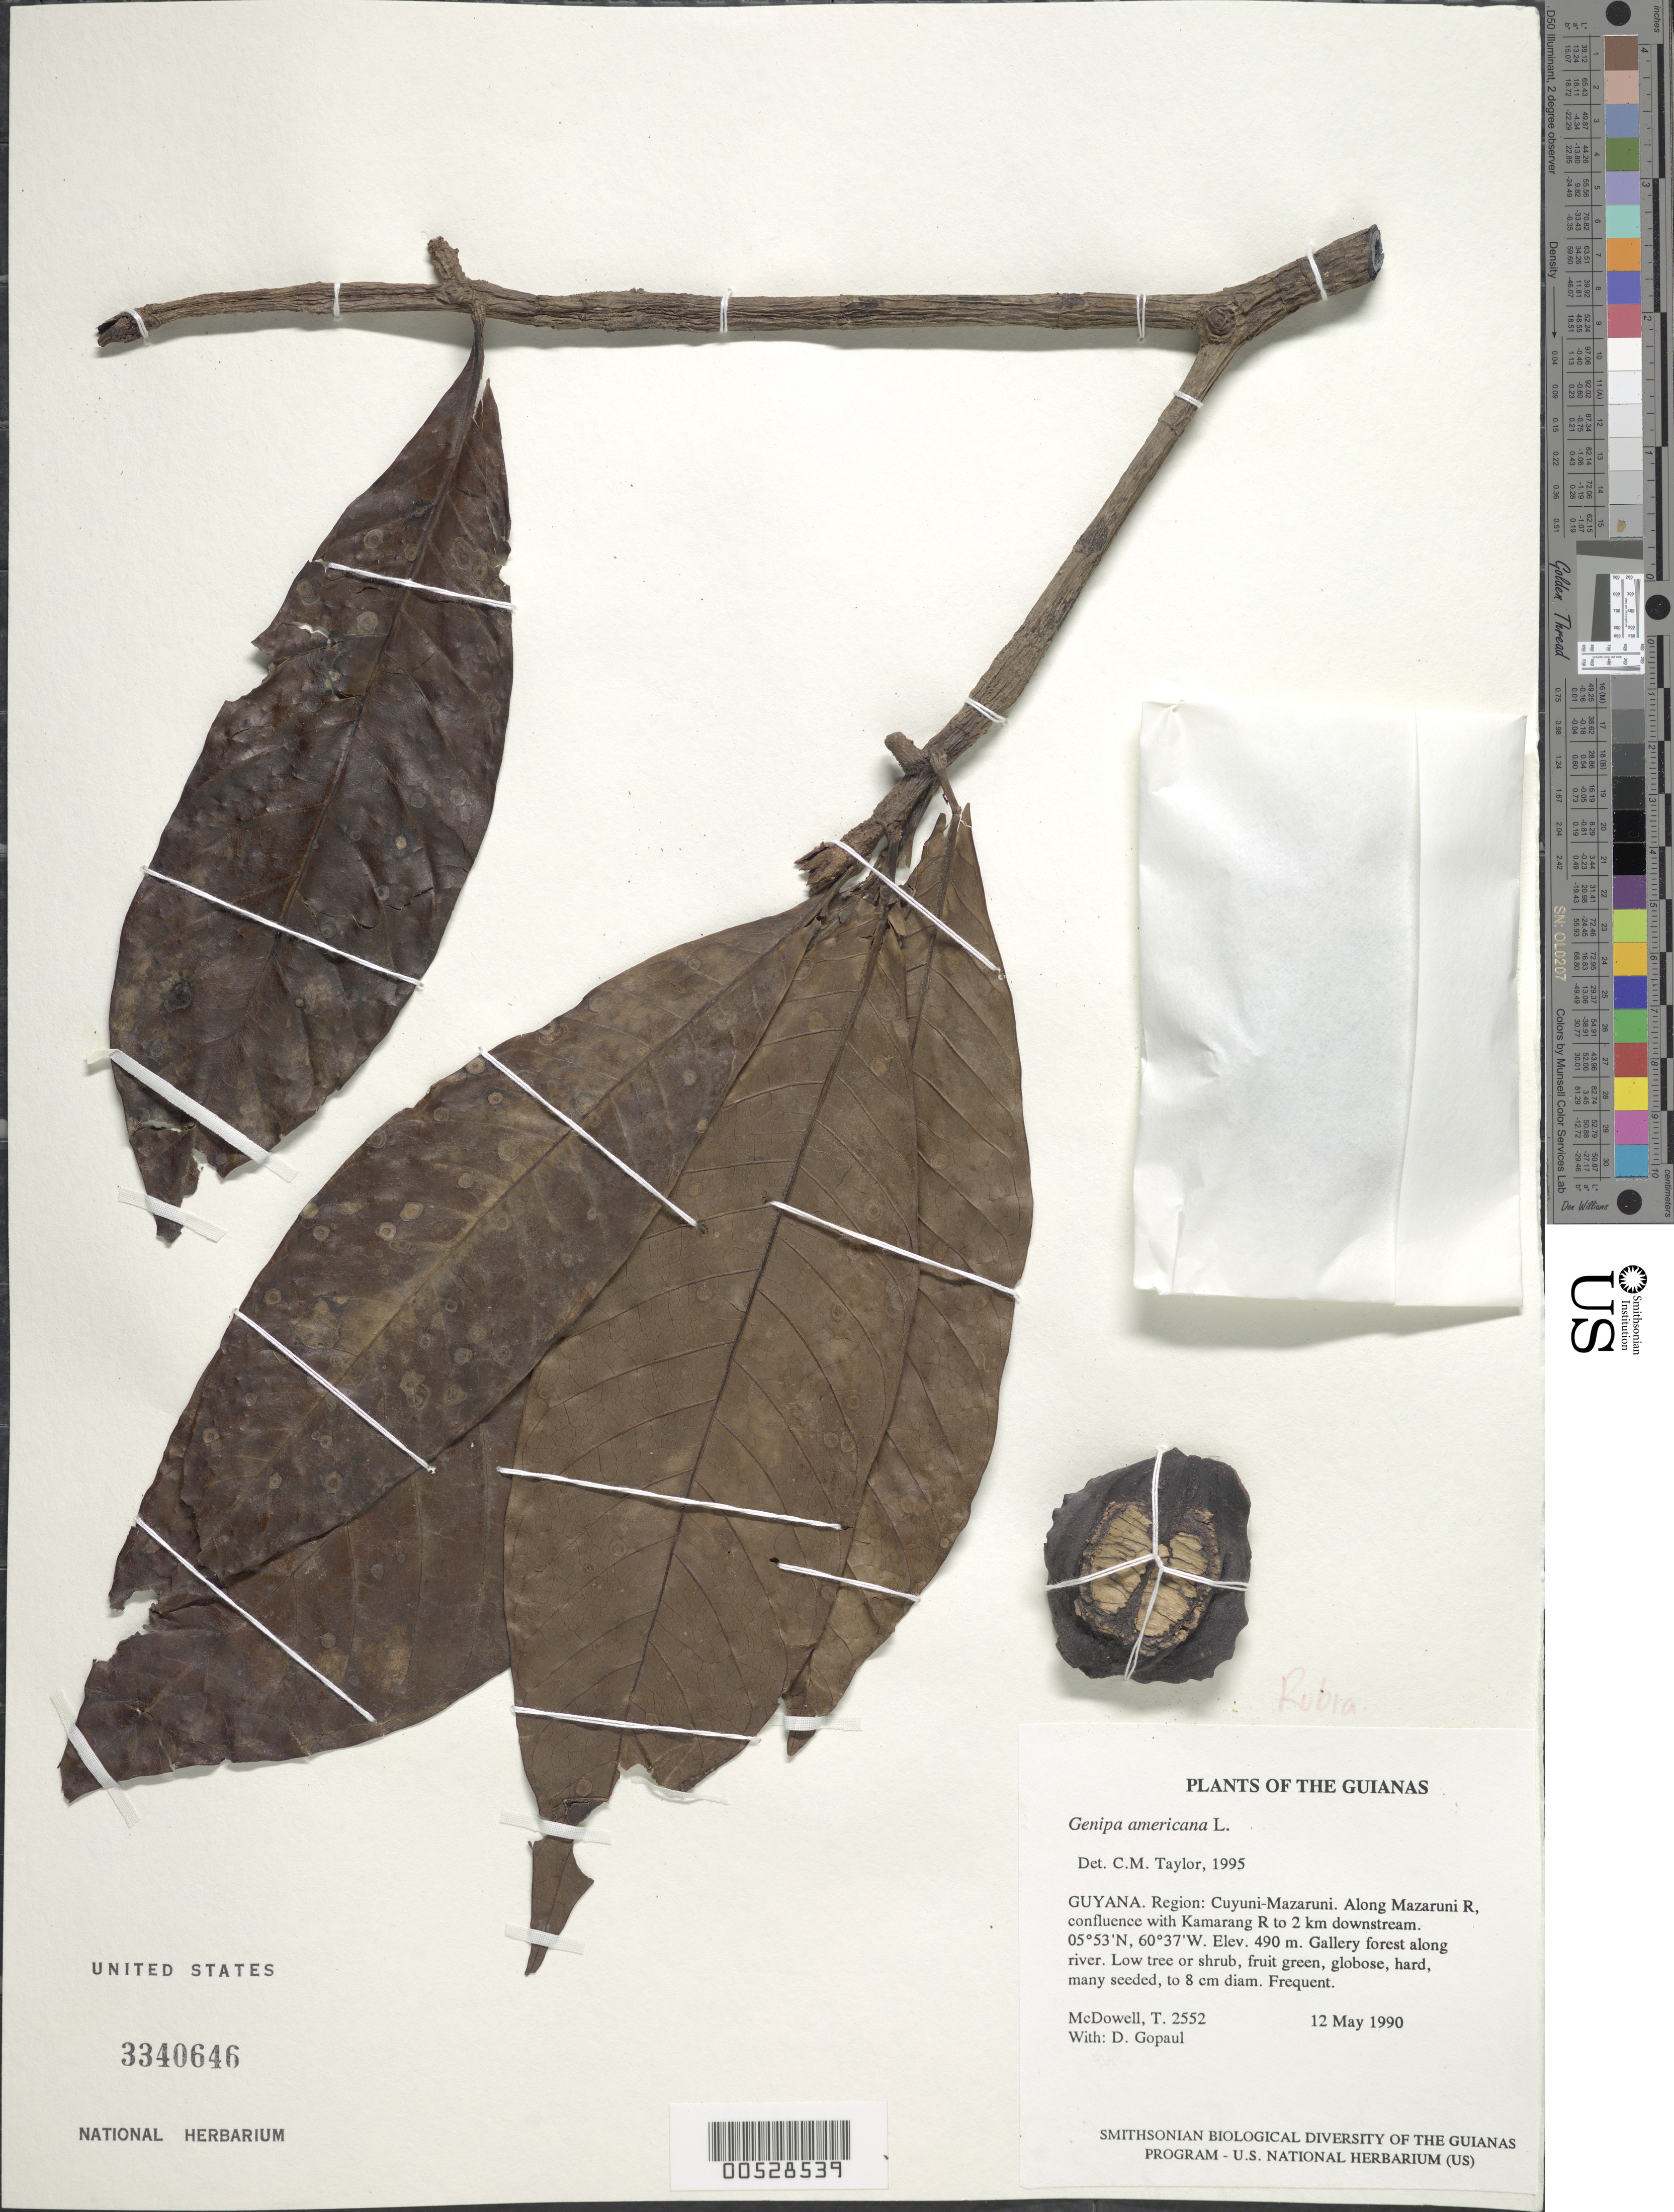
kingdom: Plantae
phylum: Tracheophyta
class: Magnoliopsida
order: Gentianales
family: Rubiaceae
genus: Genipa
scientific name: Genipa americana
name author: L.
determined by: Taylor, Charlotte M.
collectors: T. McDowell & D. Gopaul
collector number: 2552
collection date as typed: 12 May 1990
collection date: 1990-05-12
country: Guyana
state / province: Cuyuni-Mazaruni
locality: Along Mazaruni R, confluence with Kamarang R to 2 km downstream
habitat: Gallery forest along river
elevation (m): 490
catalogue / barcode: US 3340646